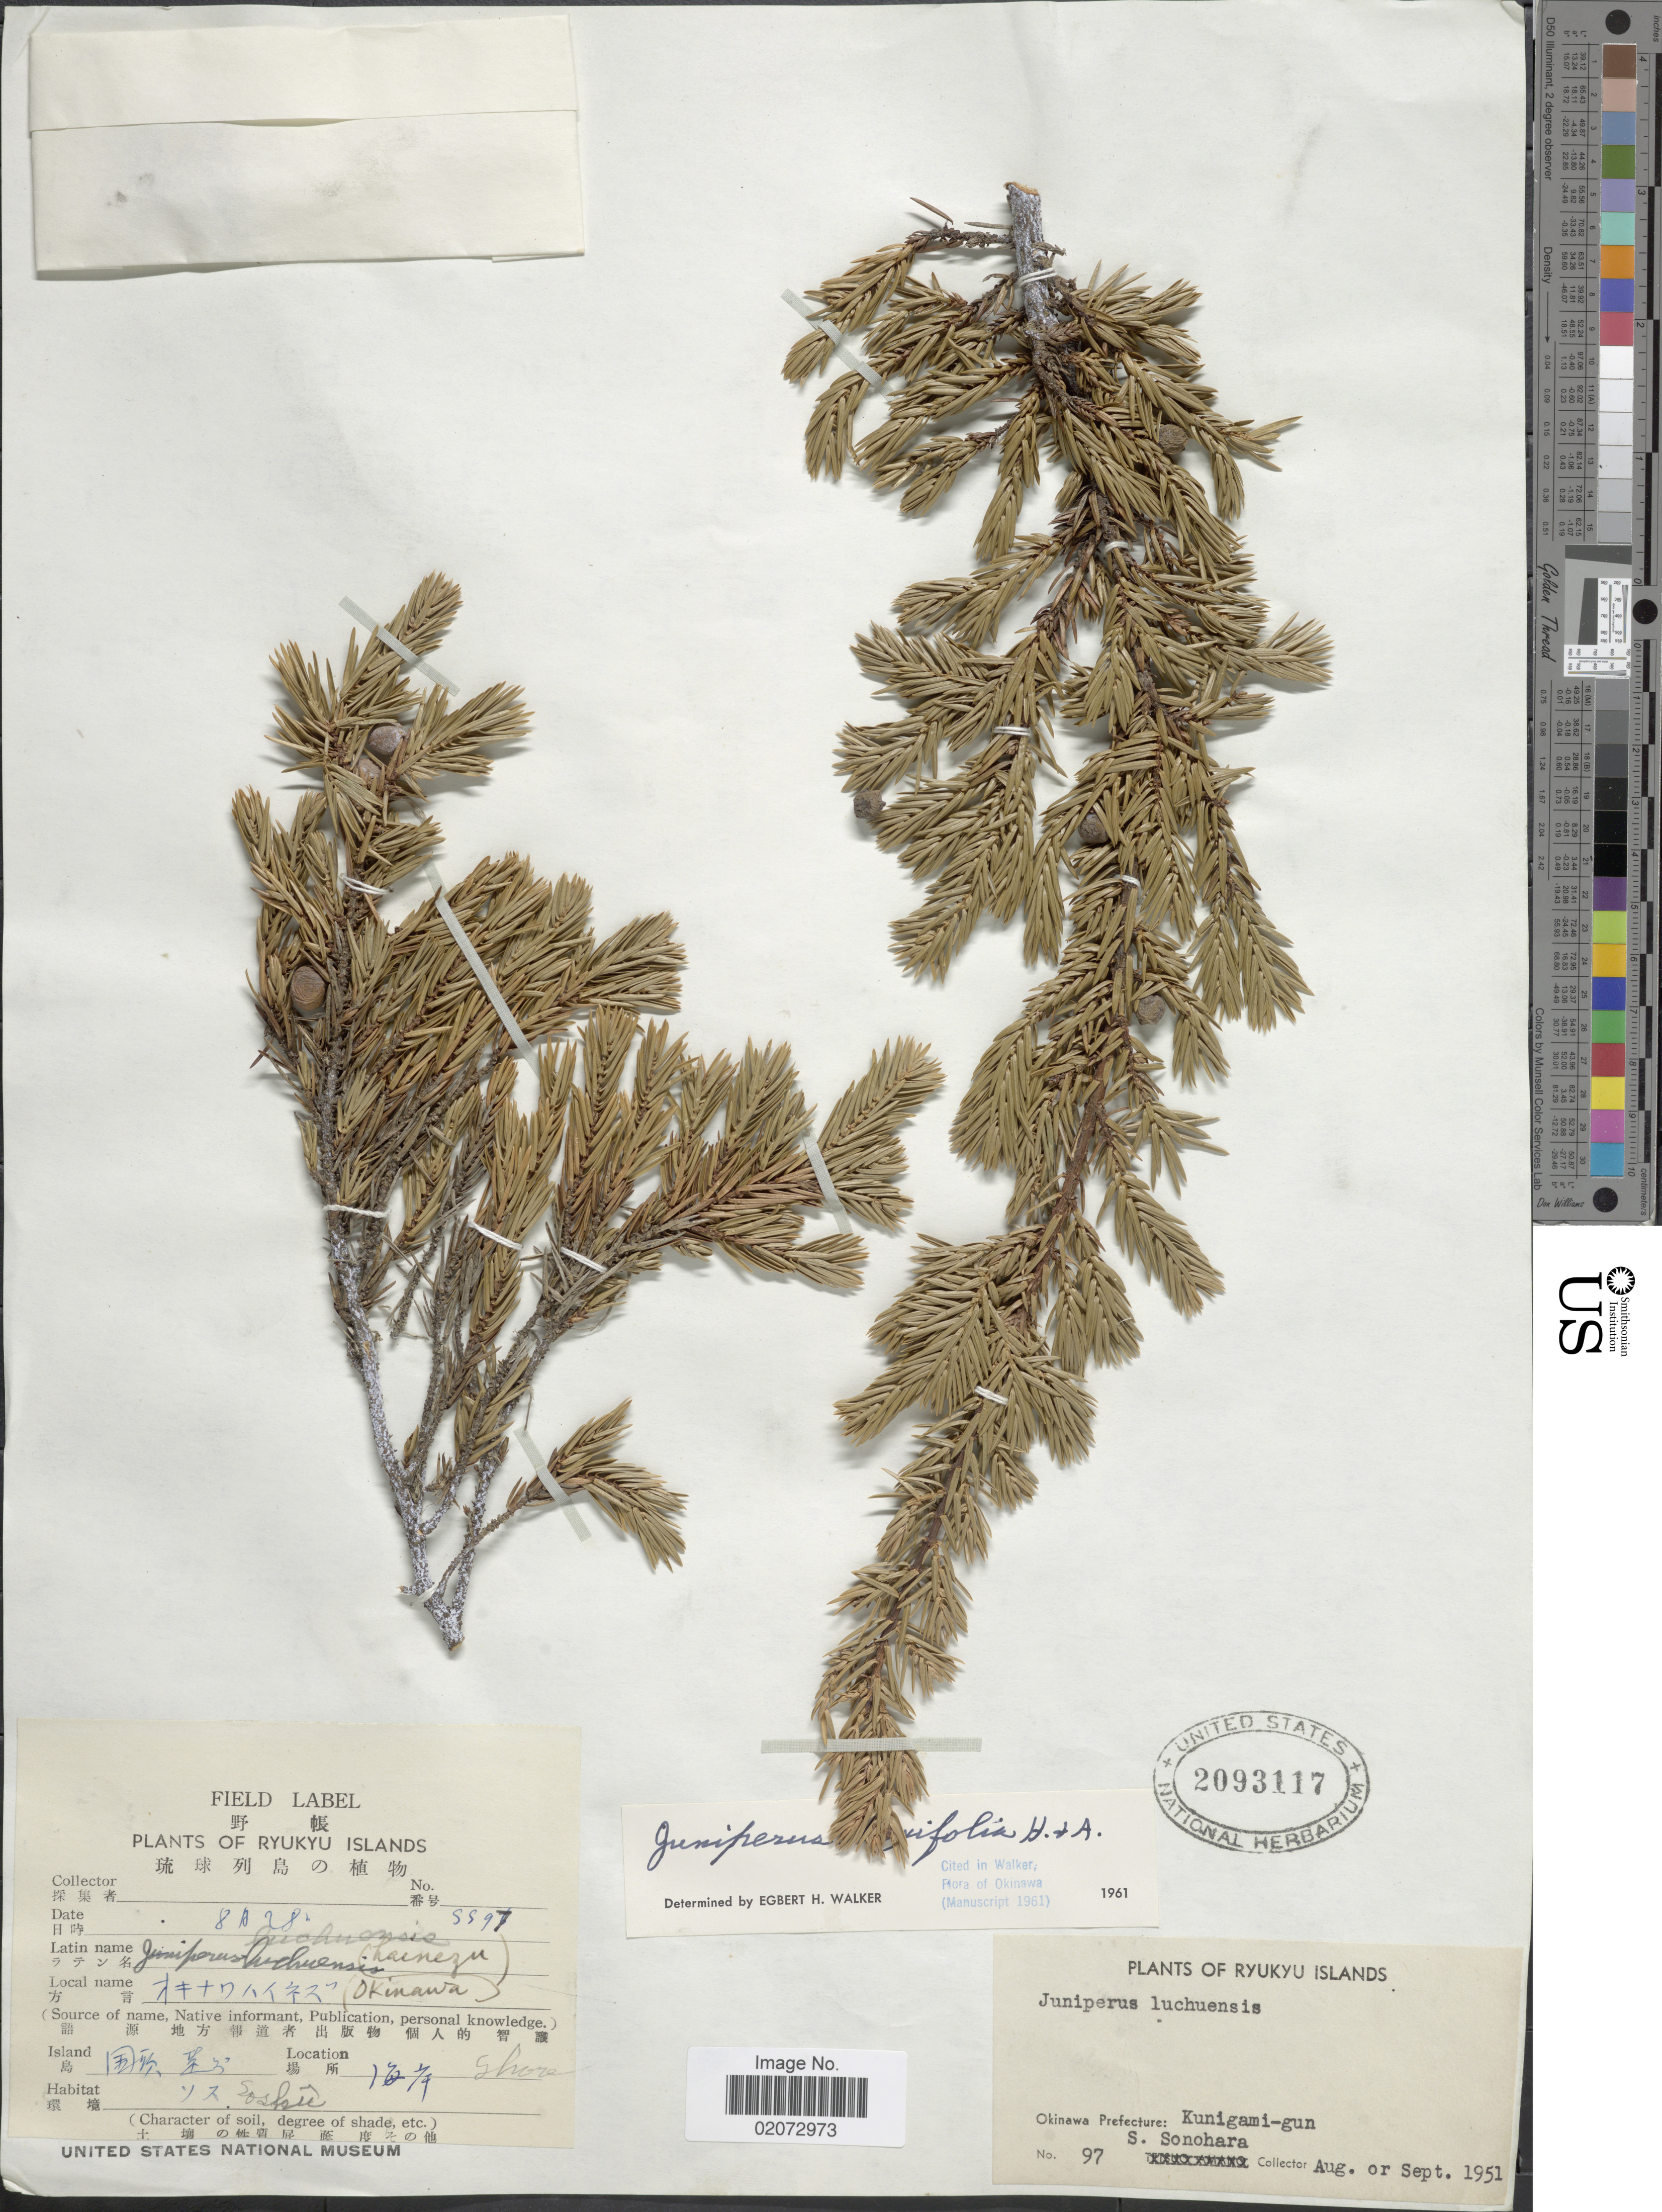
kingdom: Plantae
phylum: Tracheophyta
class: Pinopsida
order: Pinales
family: Cupressaceae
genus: Juniperus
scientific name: Juniperus taxifolia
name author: Hook. & Arn.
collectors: S. Sonohara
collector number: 97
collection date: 1951-08/1951-09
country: Japan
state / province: Okinawa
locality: Okinawa Prefecture: Kunigami-gun. Ryukyu Islands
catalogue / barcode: US 2093117